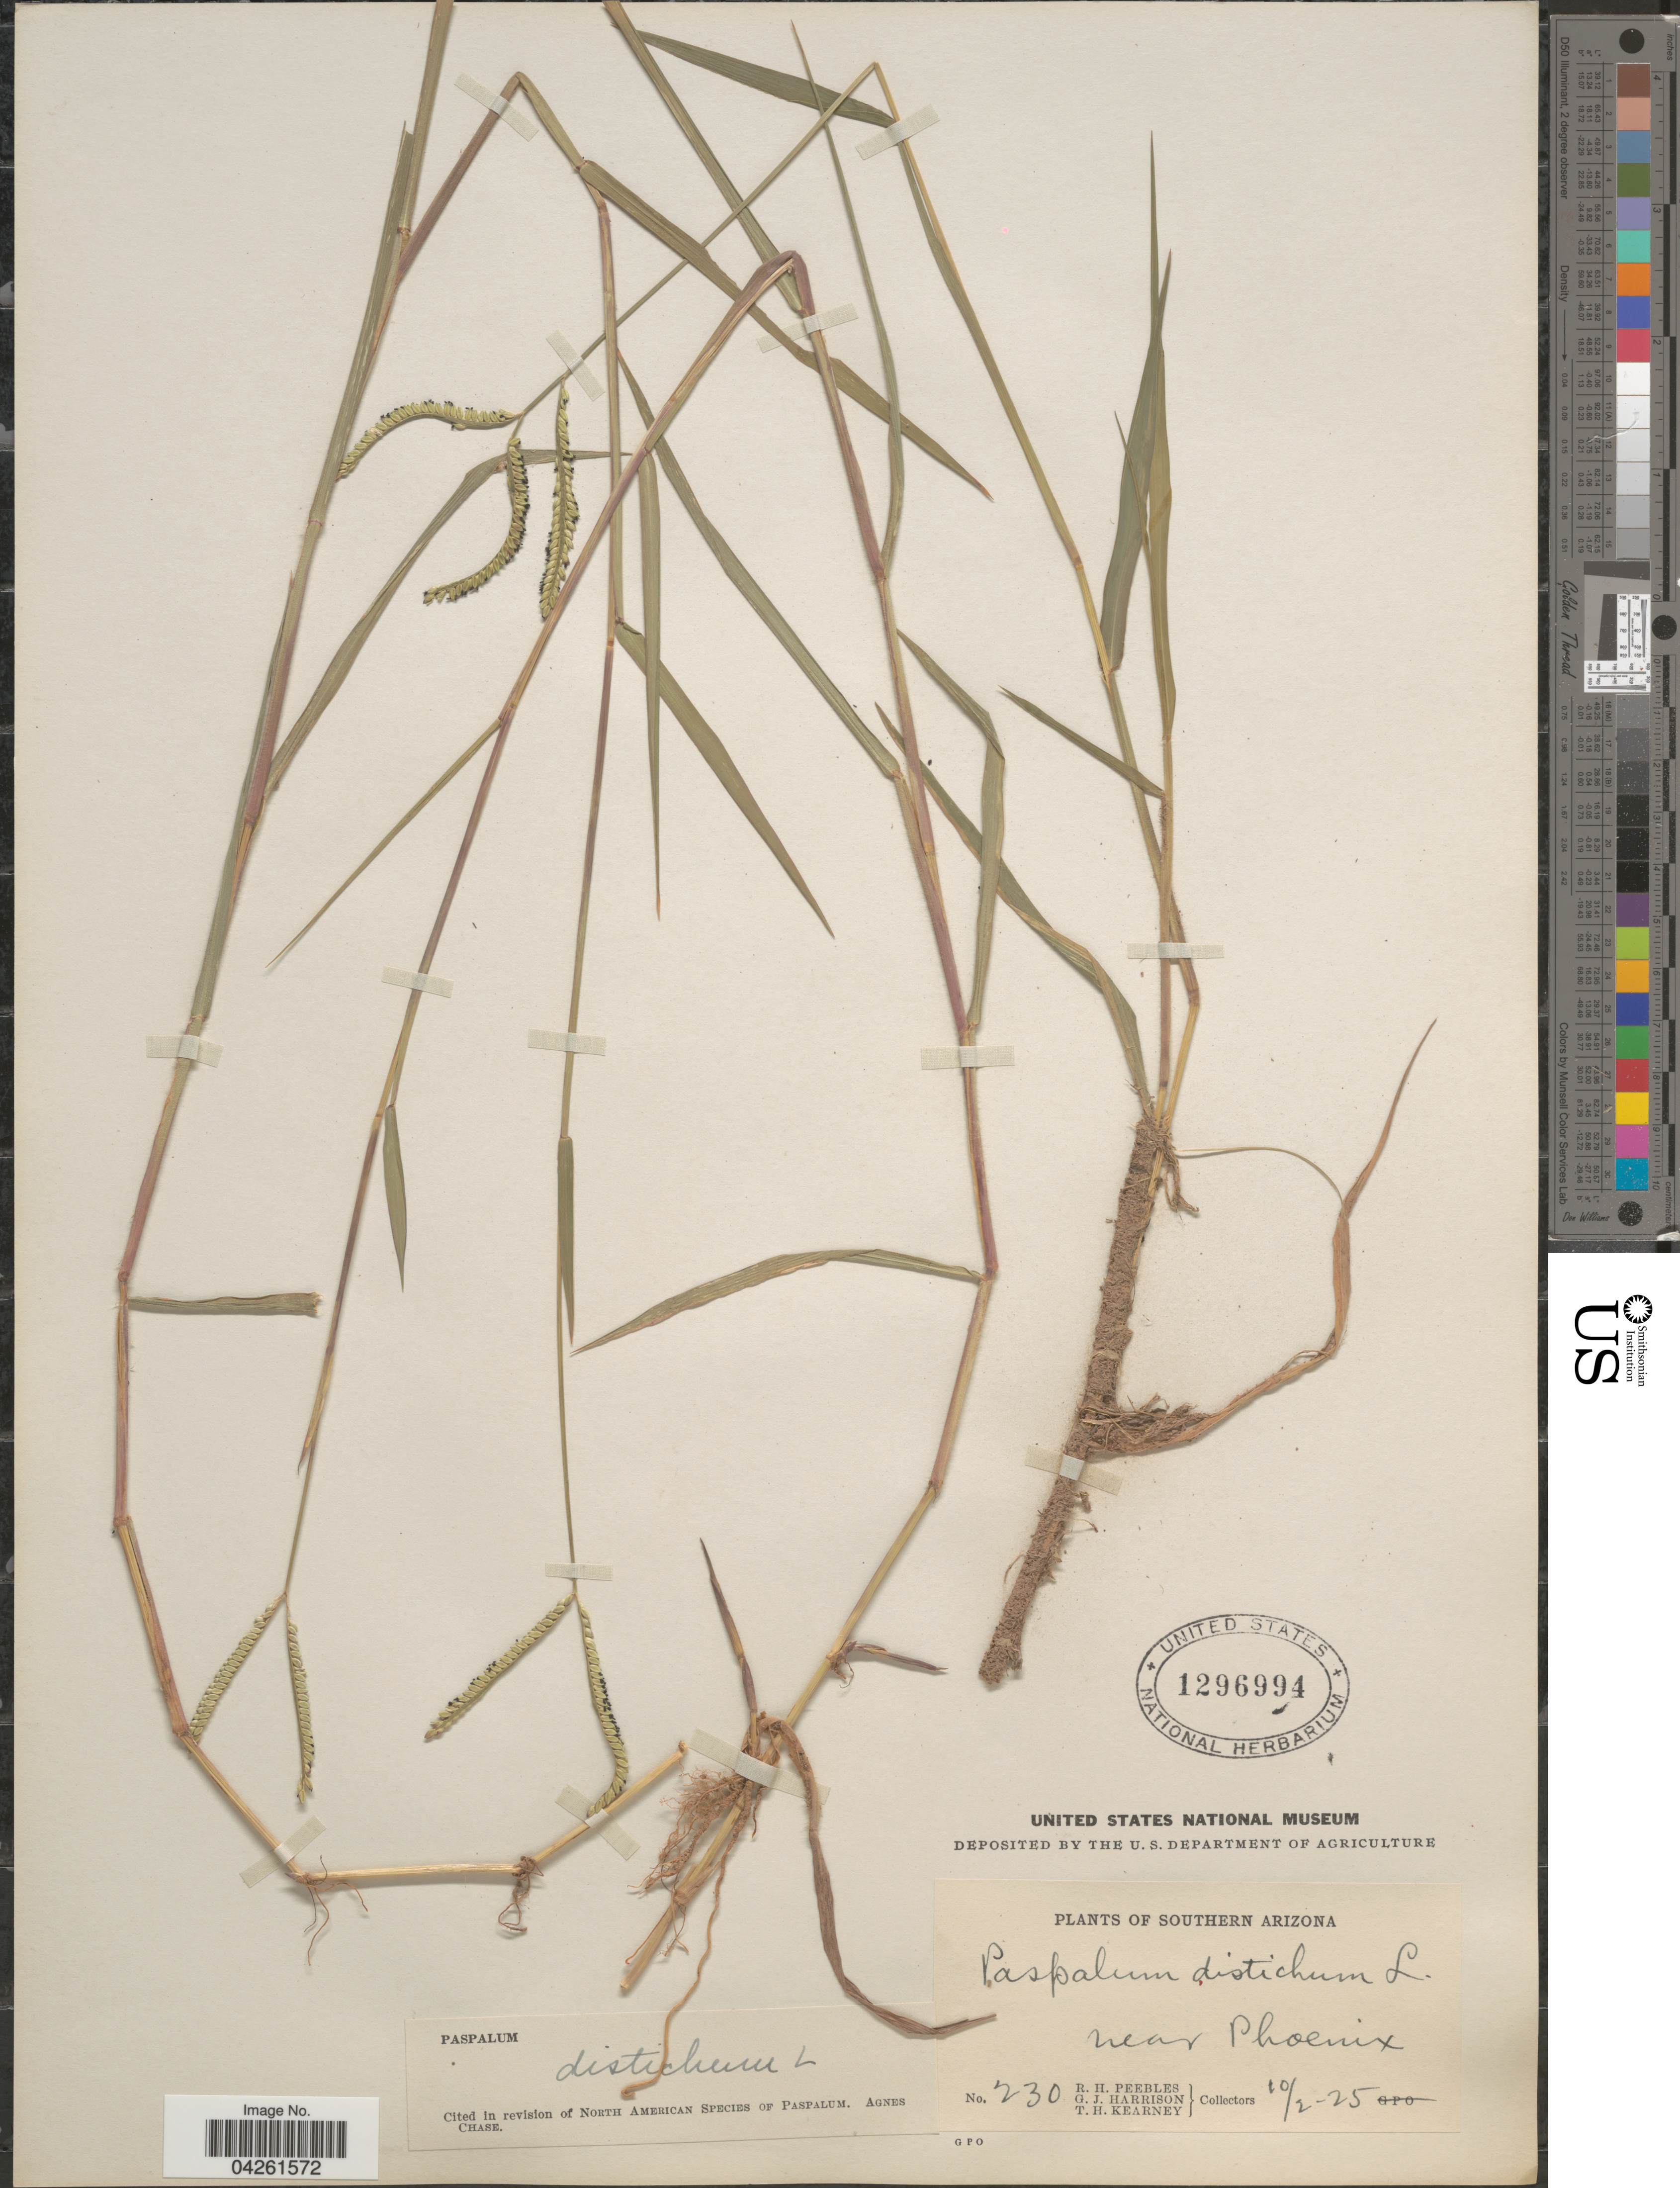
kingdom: Plantae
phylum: Tracheophyta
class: Liliopsida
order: Poales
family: Poaceae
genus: Paspalum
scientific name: Paspalum distichum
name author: L.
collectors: R. H. Peebles, G. J. Harrison & T. H. Kearney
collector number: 230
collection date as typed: Transcribed d/m/y: 2/10/25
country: United States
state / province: Arizona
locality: Southern Arizona. Near Phoenix.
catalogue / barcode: US 1296994